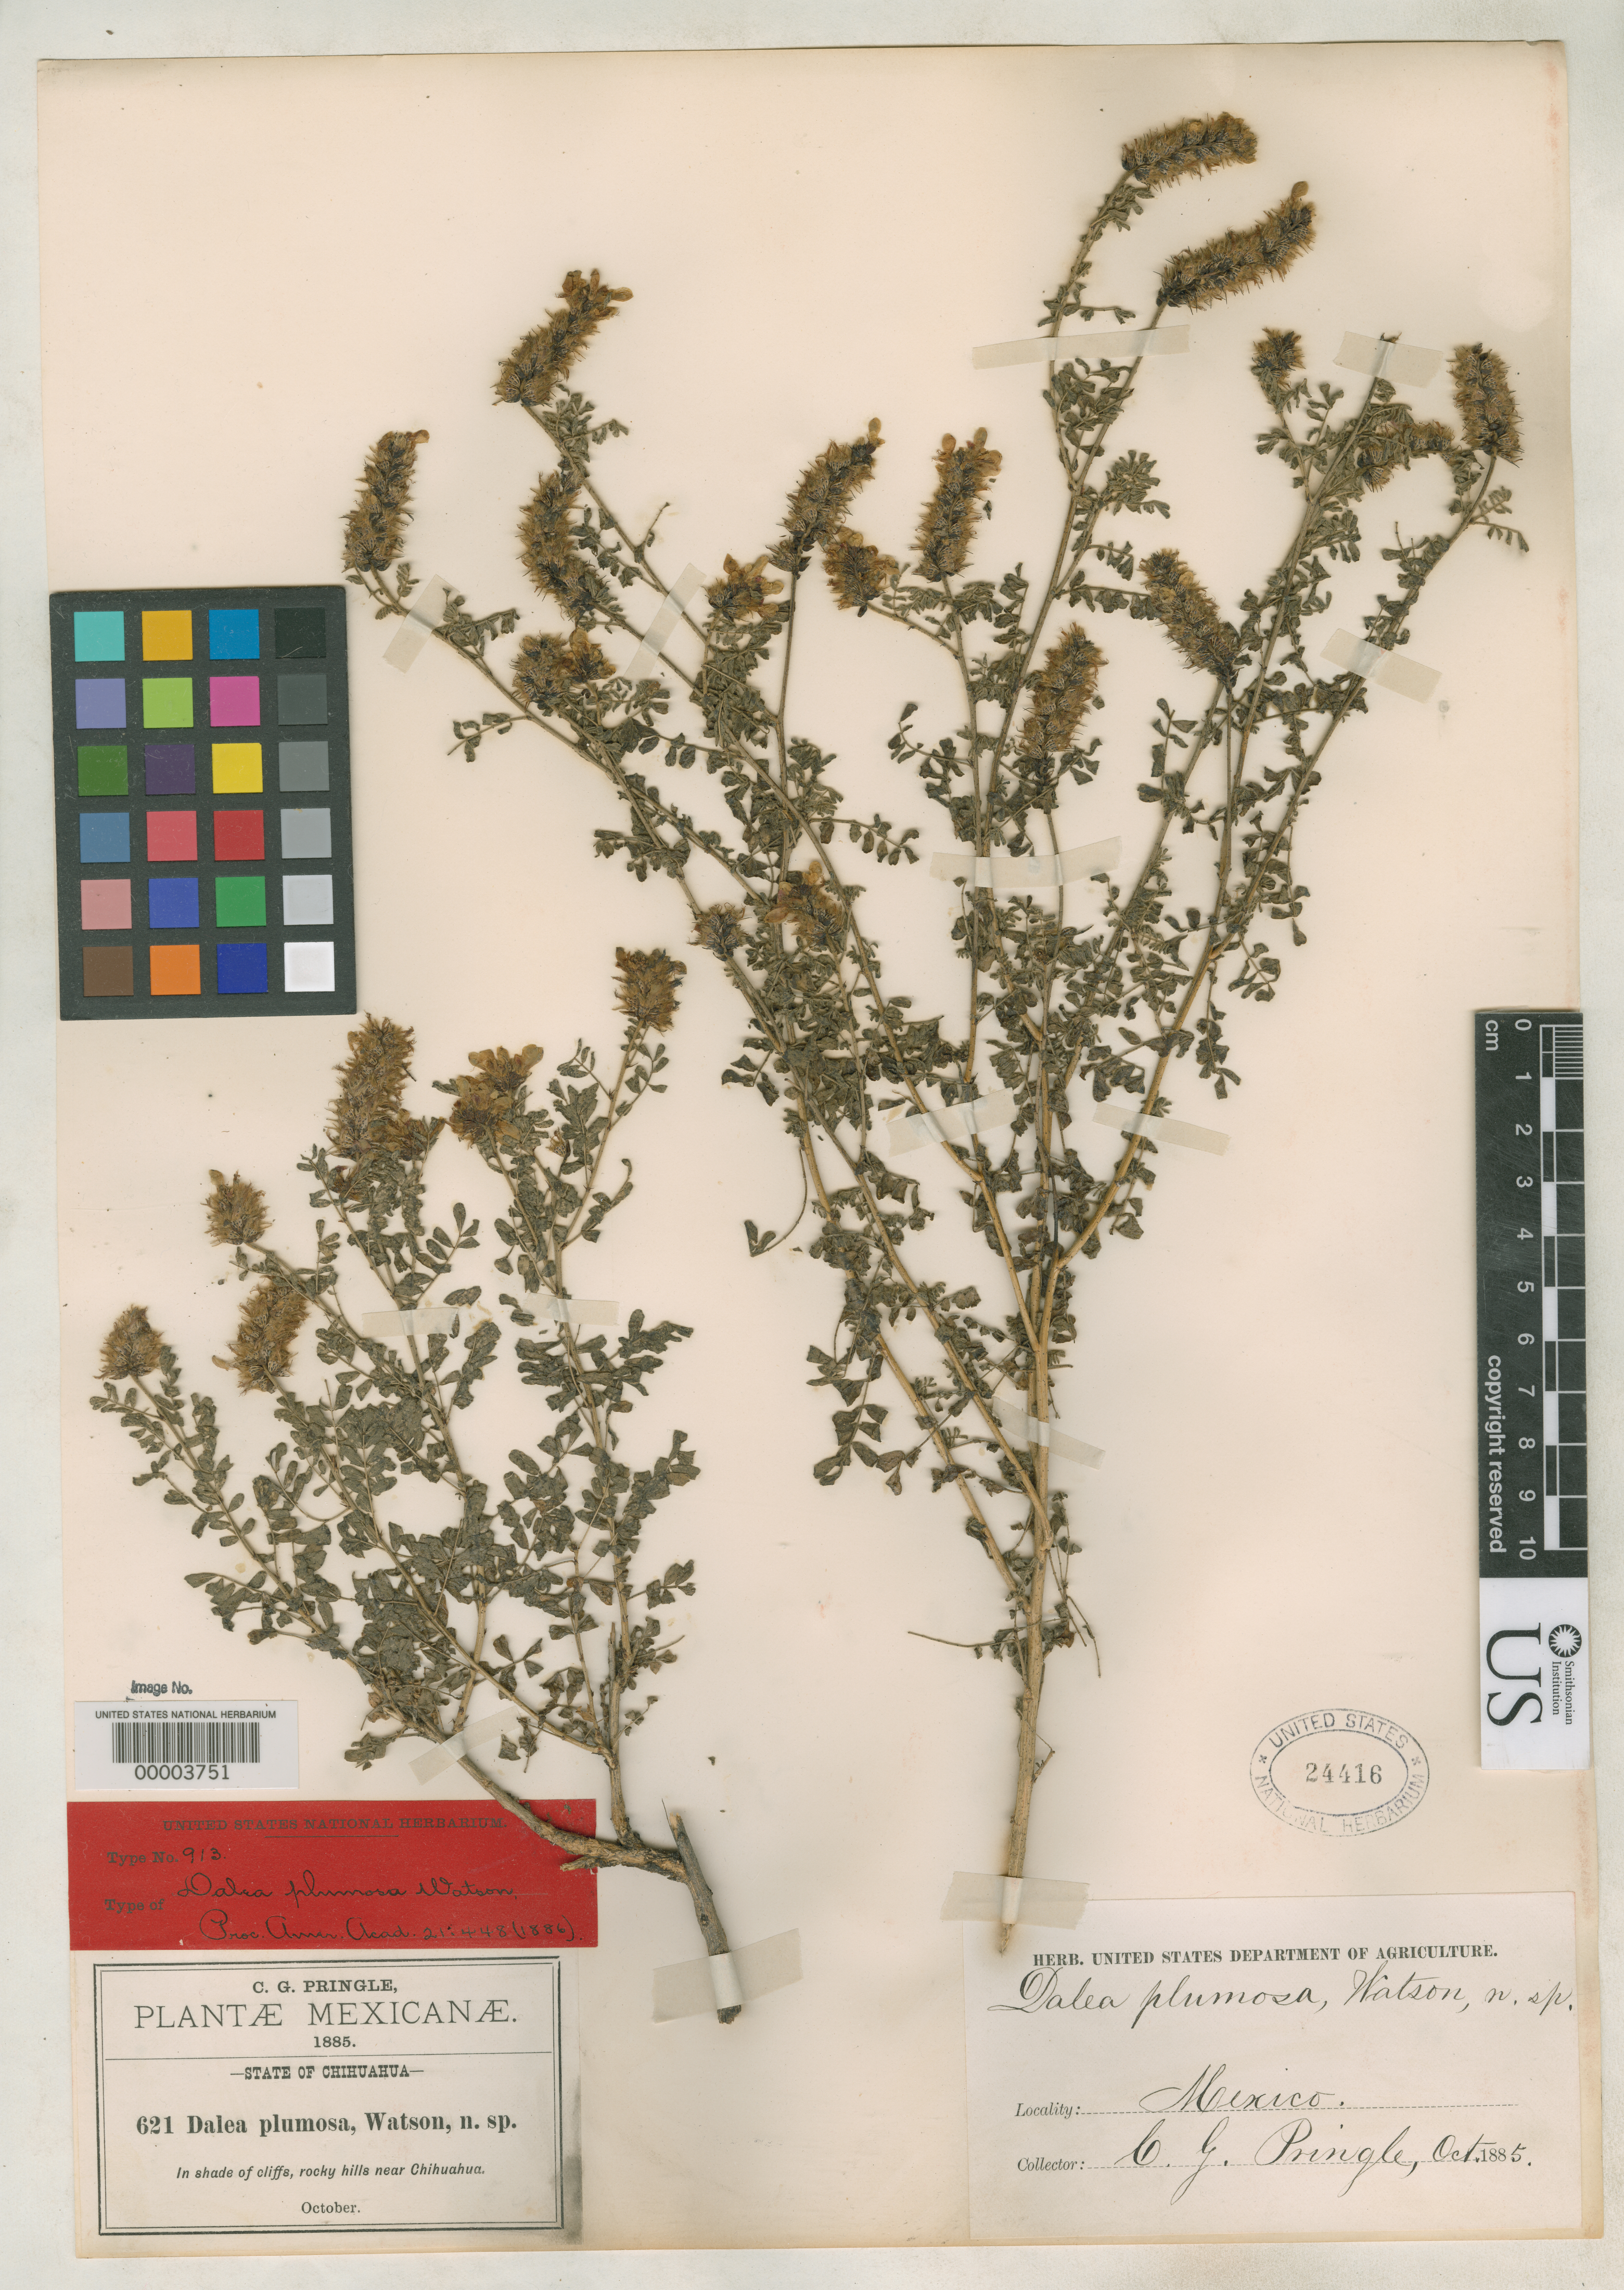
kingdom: Plantae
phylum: Tracheophyta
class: Magnoliopsida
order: Fabales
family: Fabaceae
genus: Dalea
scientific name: Dalea plumosa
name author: S. Watson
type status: Type Collection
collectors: C. G. Pringle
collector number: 621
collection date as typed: Oct 1885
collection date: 1885-10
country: Mexico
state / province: Chihuahua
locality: Cliffs near Chihuahua.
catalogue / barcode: US 24416